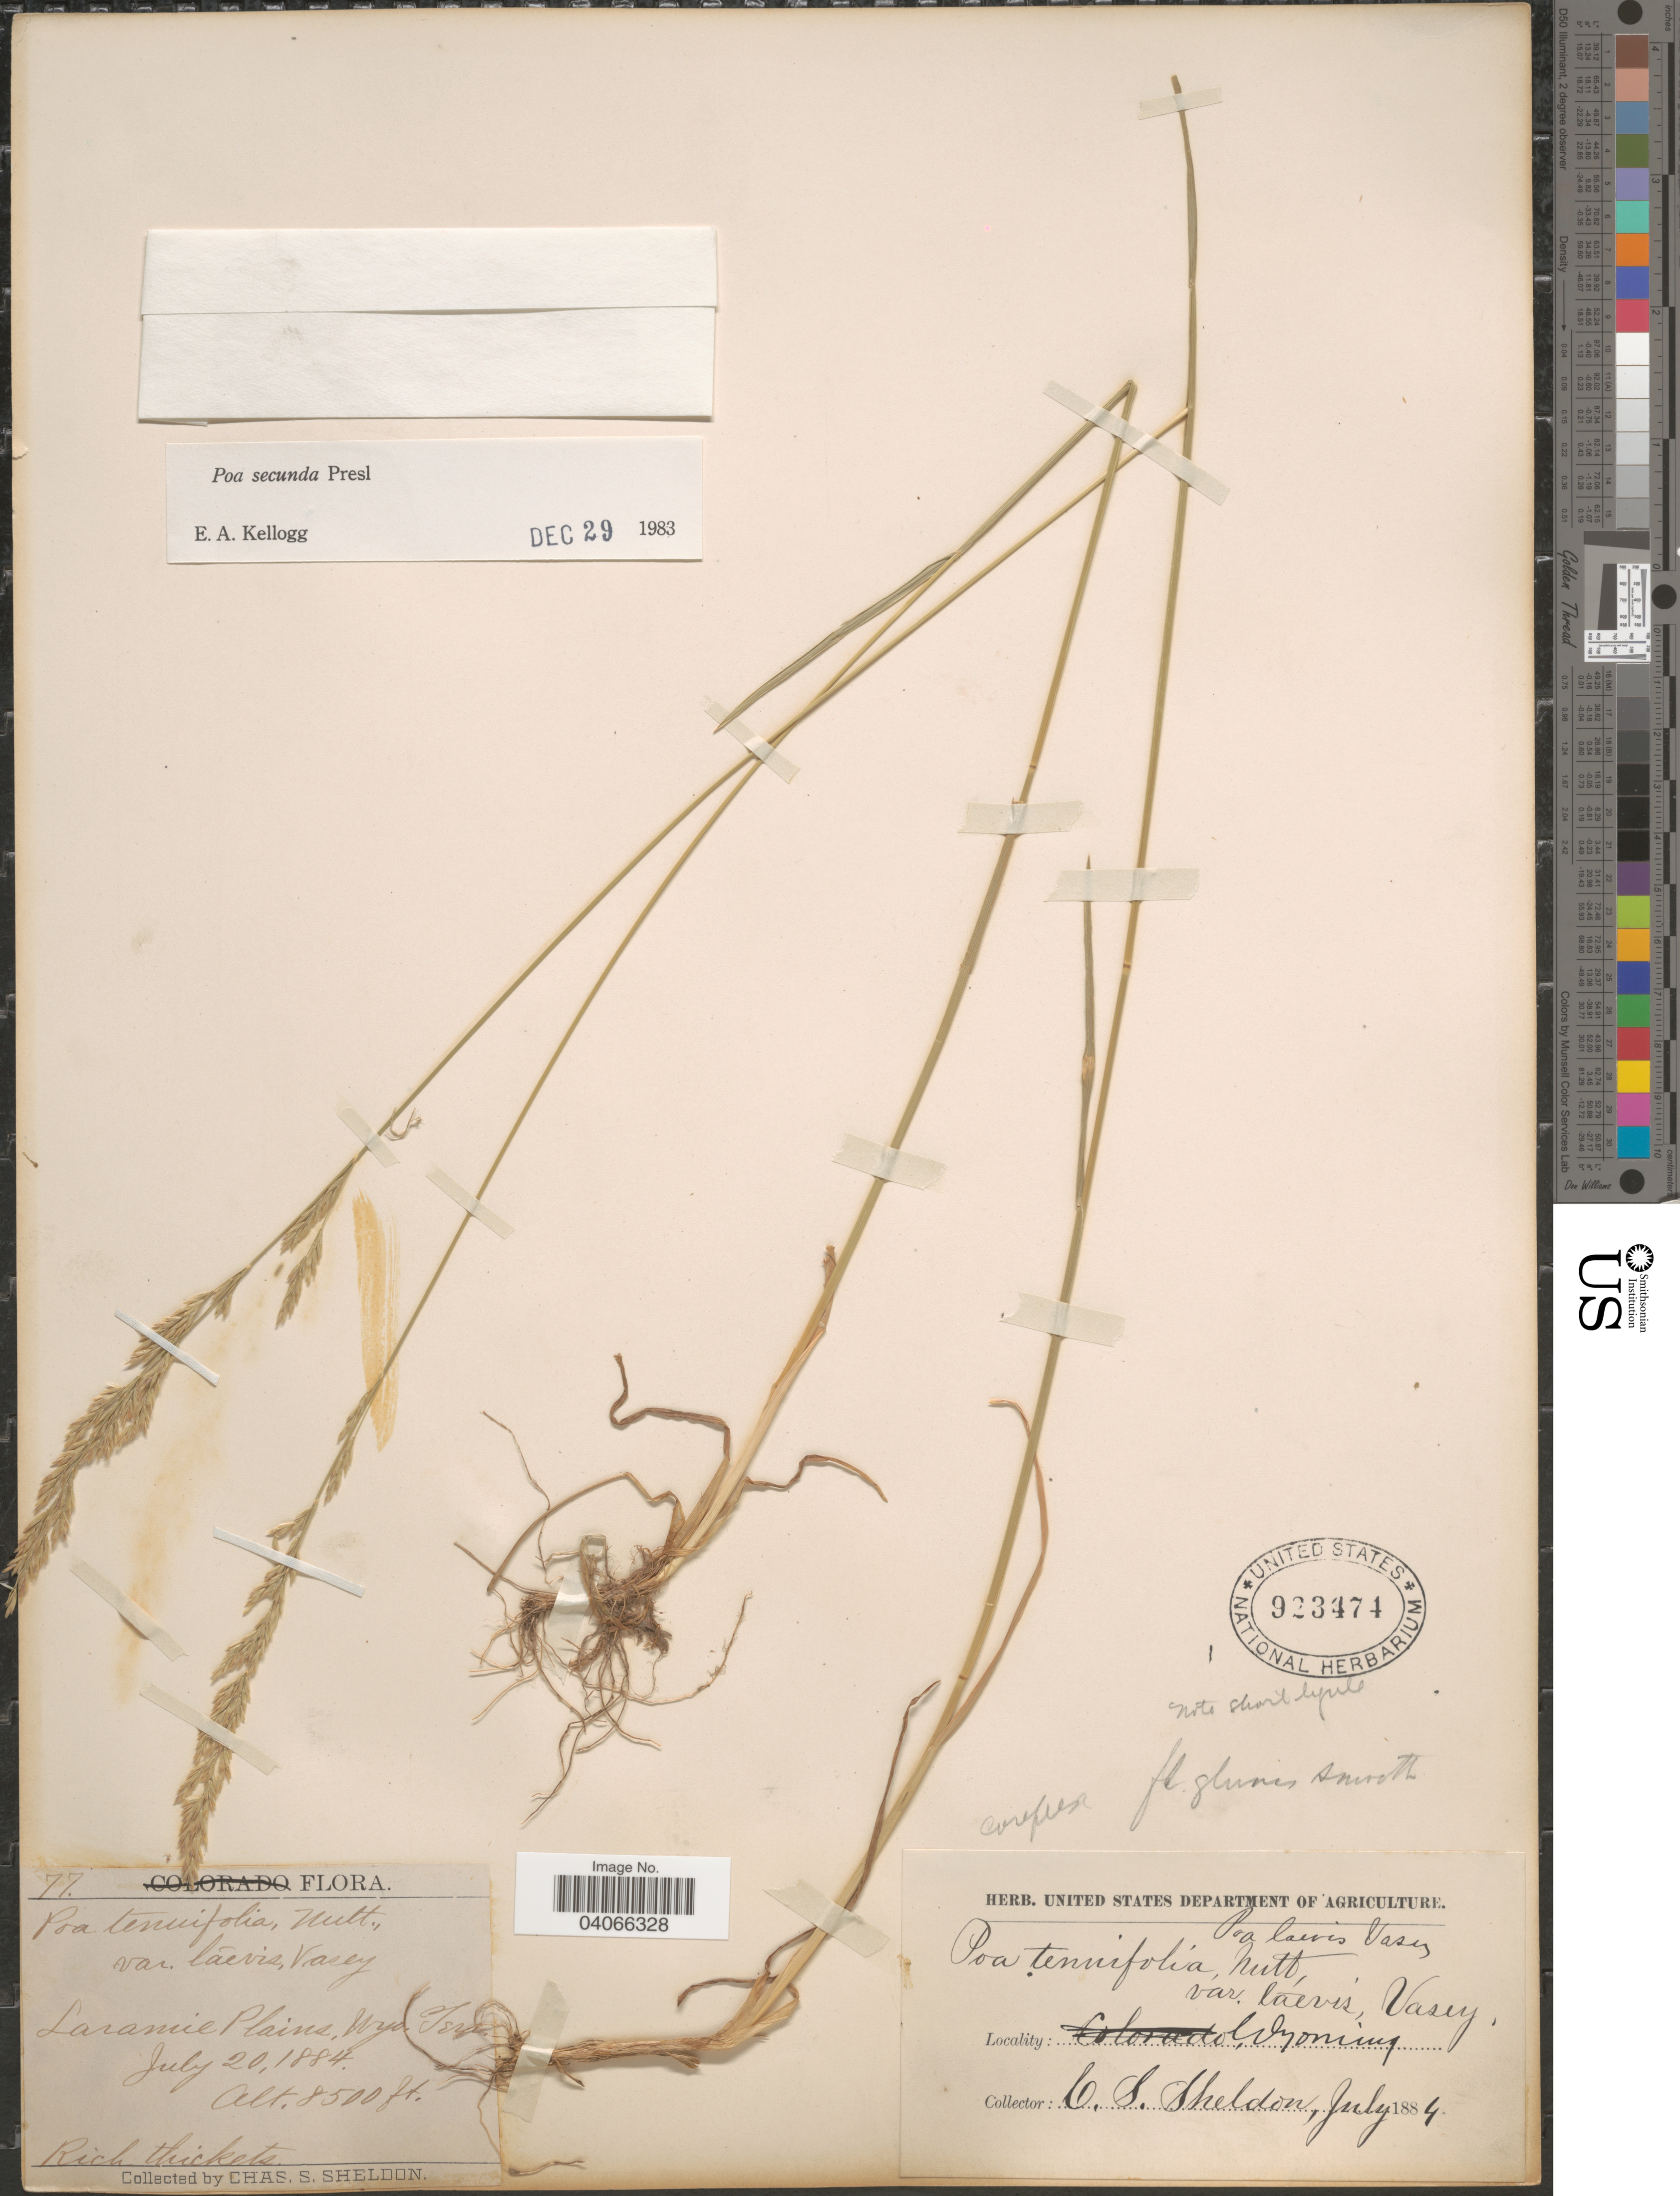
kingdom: Plantae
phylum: Tracheophyta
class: Liliopsida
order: Poales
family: Poaceae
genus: Poa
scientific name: Poa secunda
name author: J. Presl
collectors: C. S. Sheldon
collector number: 77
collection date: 1884-07-20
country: United States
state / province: Wyoming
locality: Laramie Plains.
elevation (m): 2591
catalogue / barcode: US 923474